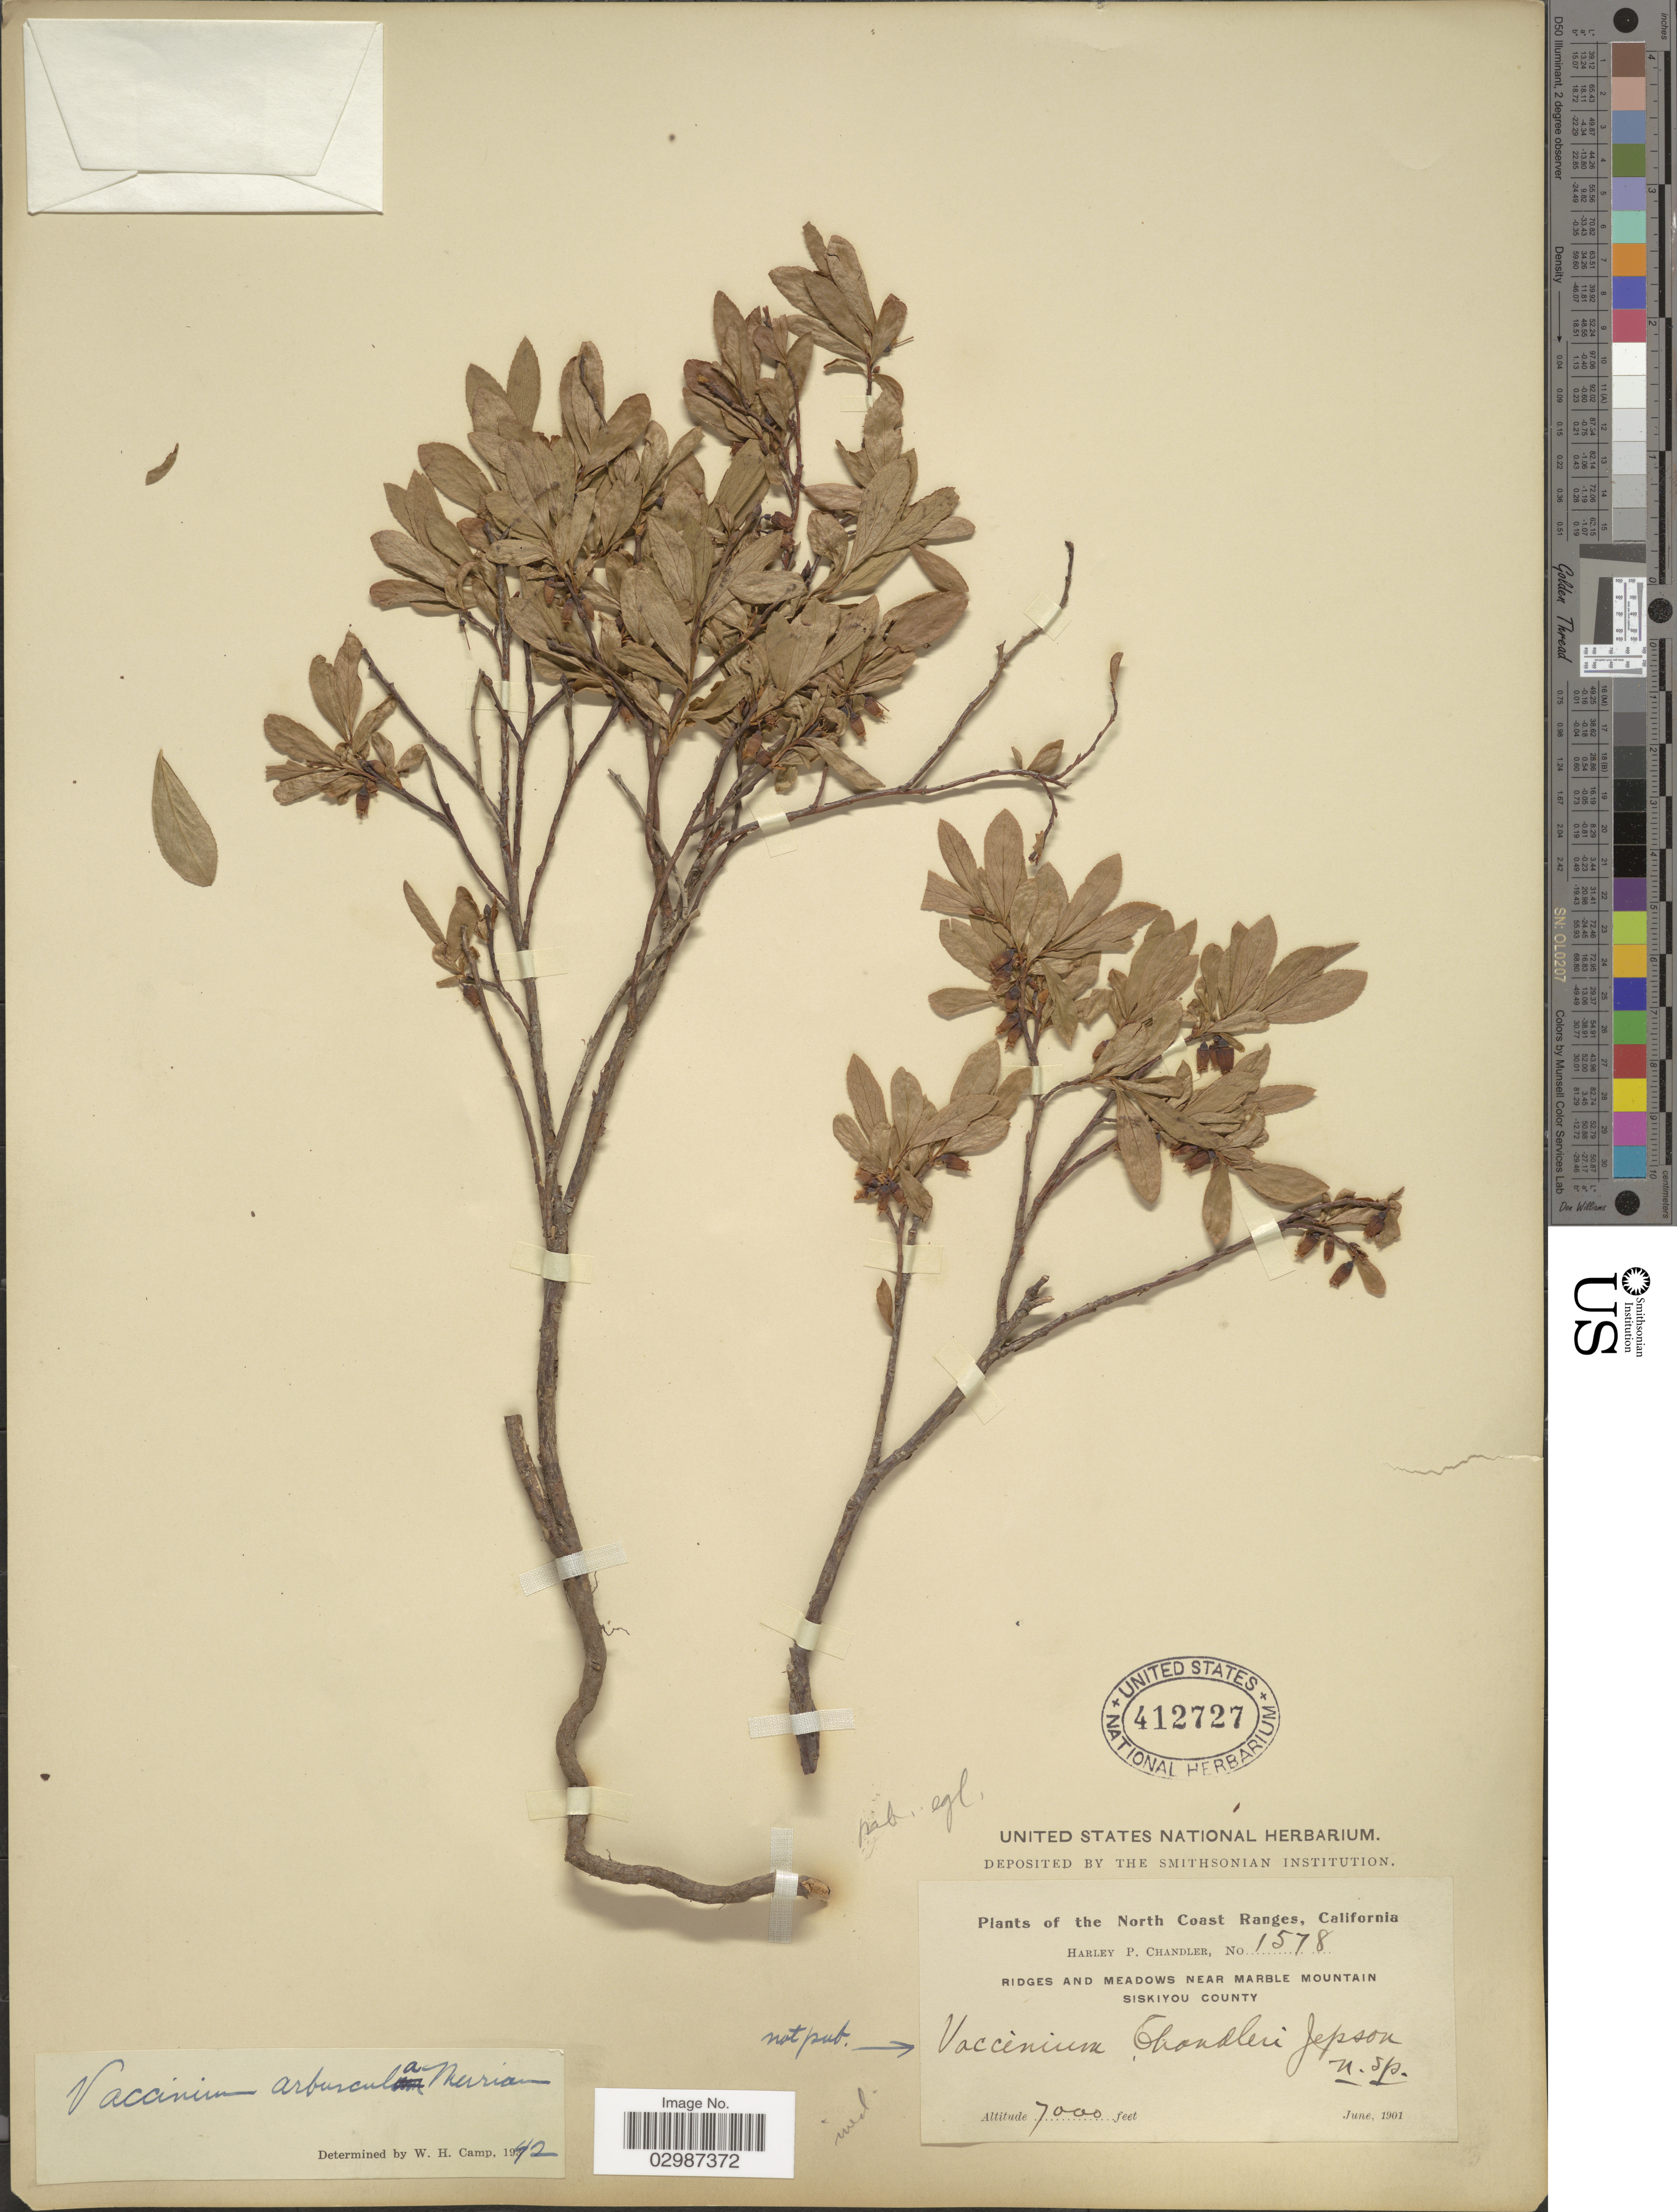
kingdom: Plantae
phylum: Tracheophyta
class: Magnoliopsida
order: Ericales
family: Ericaceae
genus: Vaccinium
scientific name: Vaccinium arbuscula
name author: (A. Gray) Merriam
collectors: H. Chandler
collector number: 1578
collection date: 1901-06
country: United States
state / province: California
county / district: Siskiyou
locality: North Coast Ranges, Ridges and Meadows near Marble Mountain, Siskiyou County.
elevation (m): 2134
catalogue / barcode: US 412727